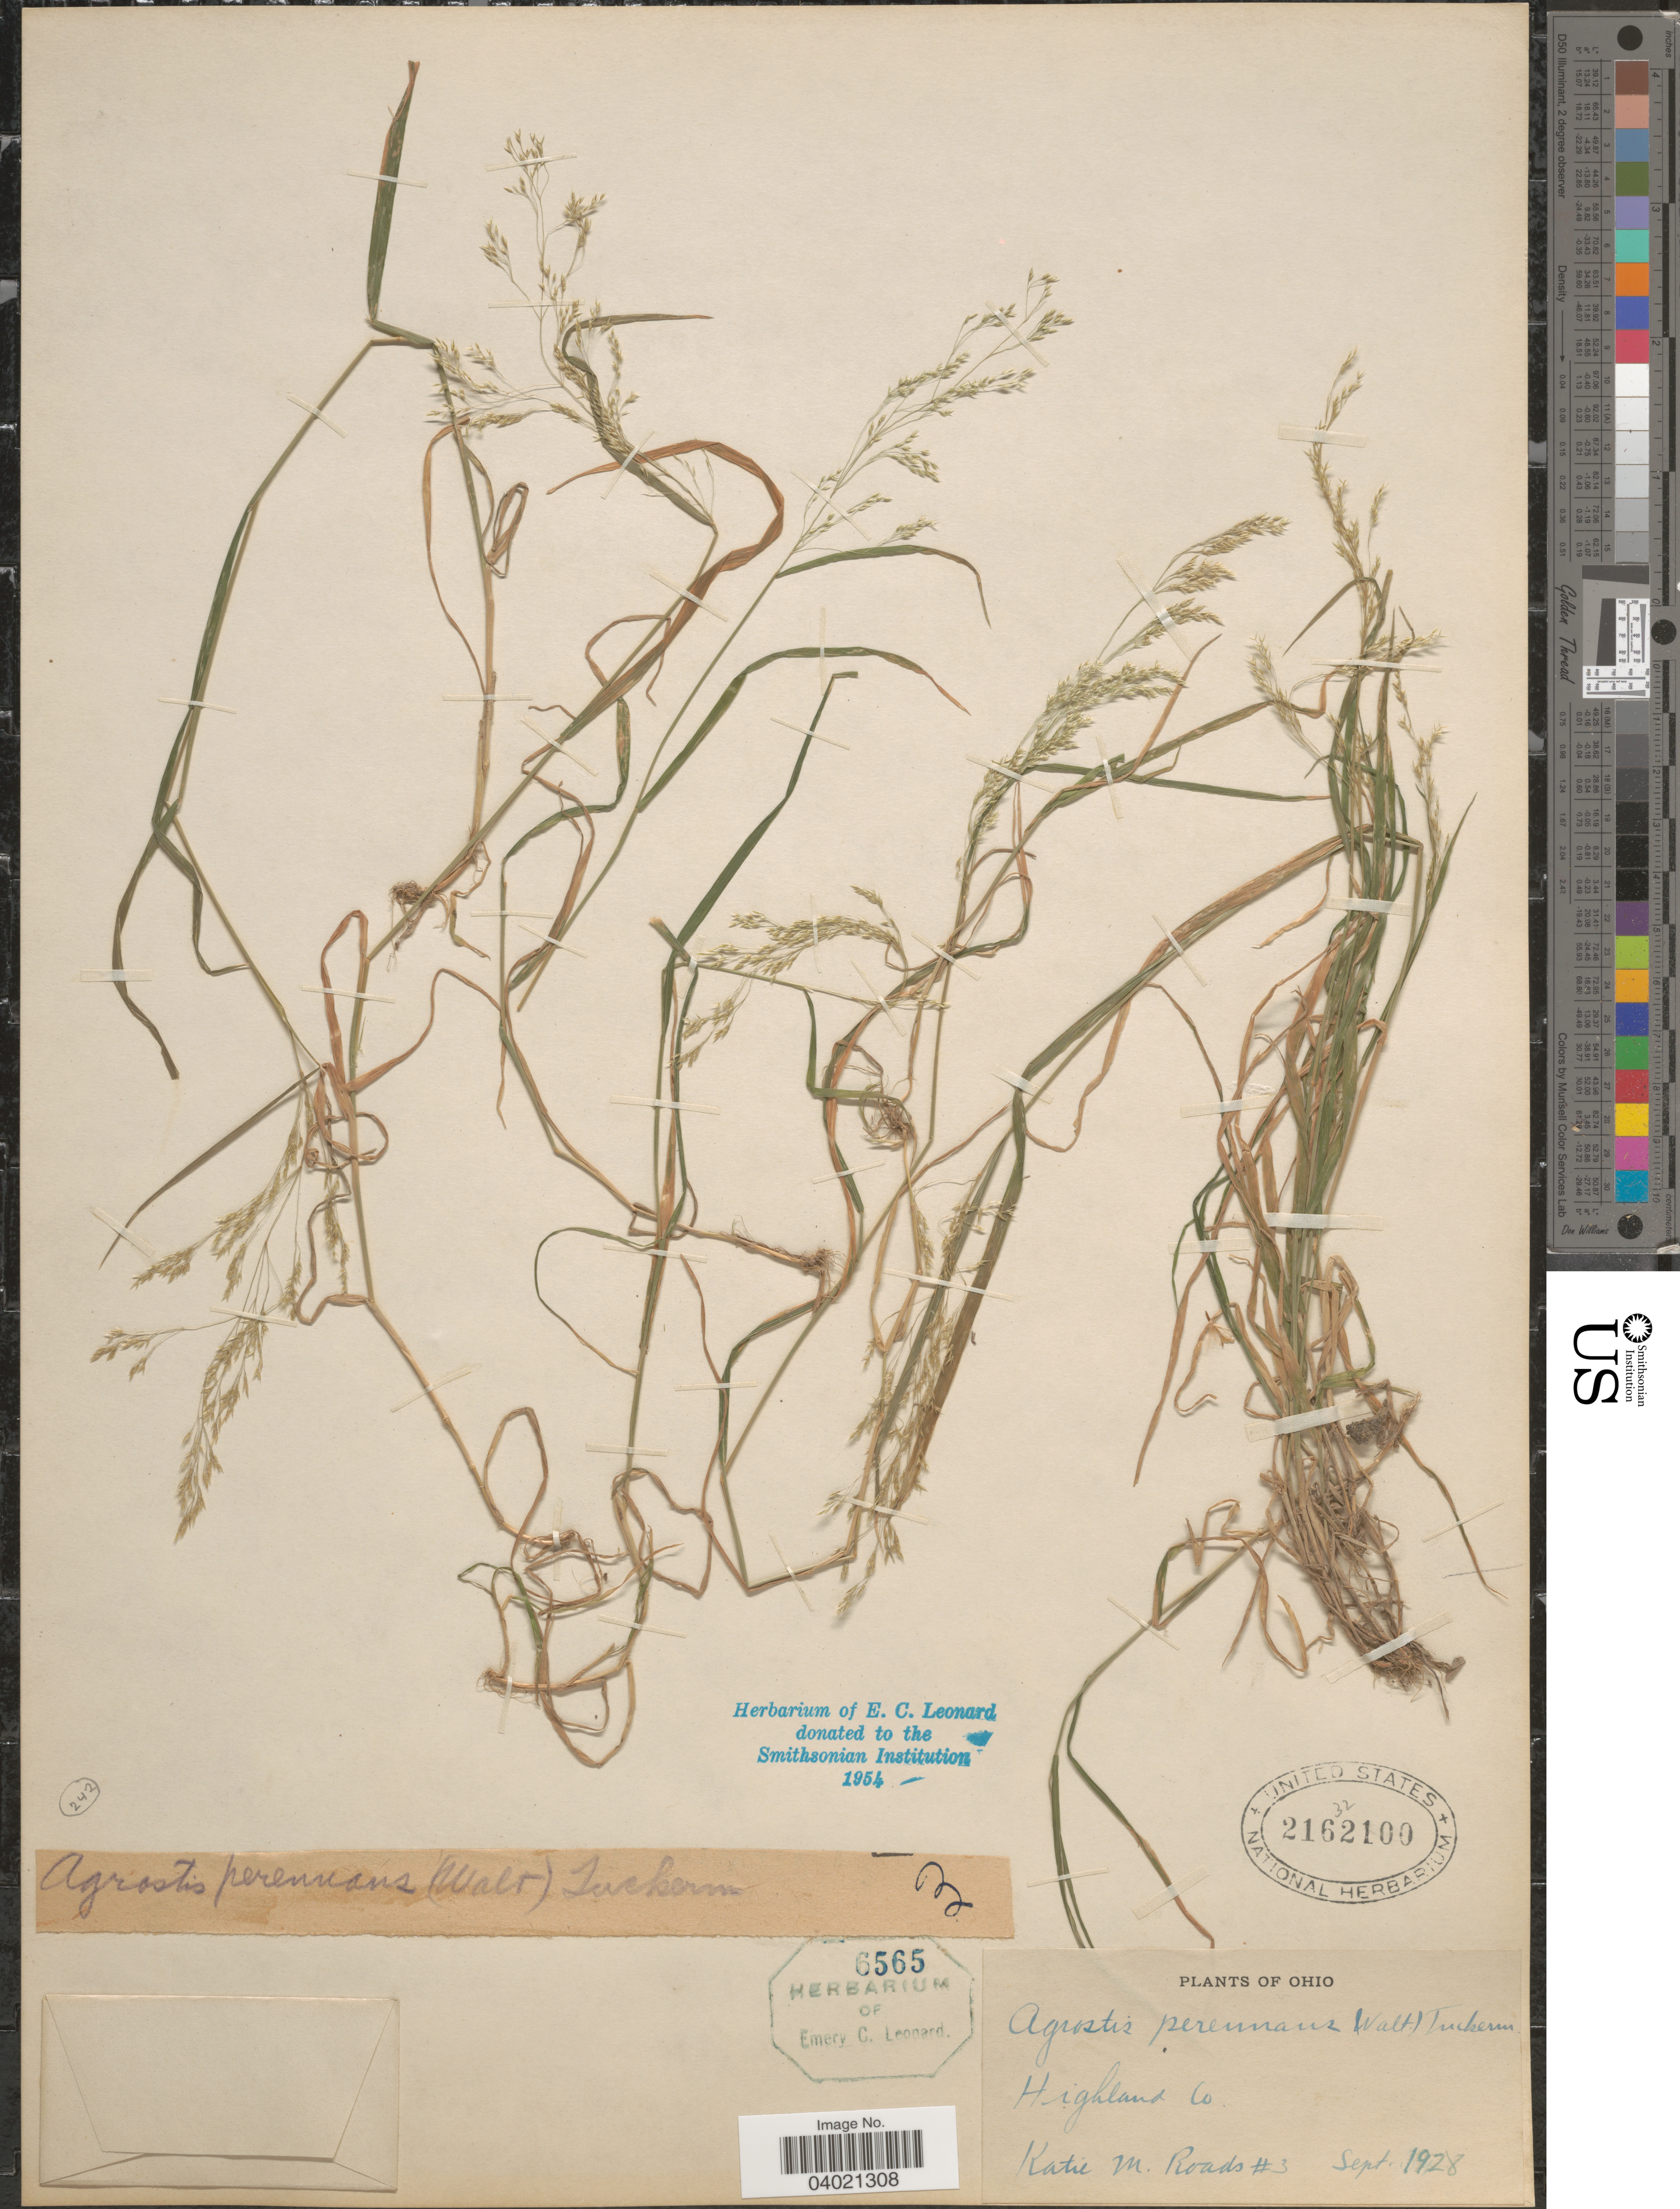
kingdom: Plantae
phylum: Tracheophyta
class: Liliopsida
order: Poales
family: Poaceae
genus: Agrostis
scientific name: Agrostis perennans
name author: (Walter) Tuck.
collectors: K. Roads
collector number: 3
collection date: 1928-09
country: United States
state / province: Ohio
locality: Highland Co.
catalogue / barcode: US 2162100